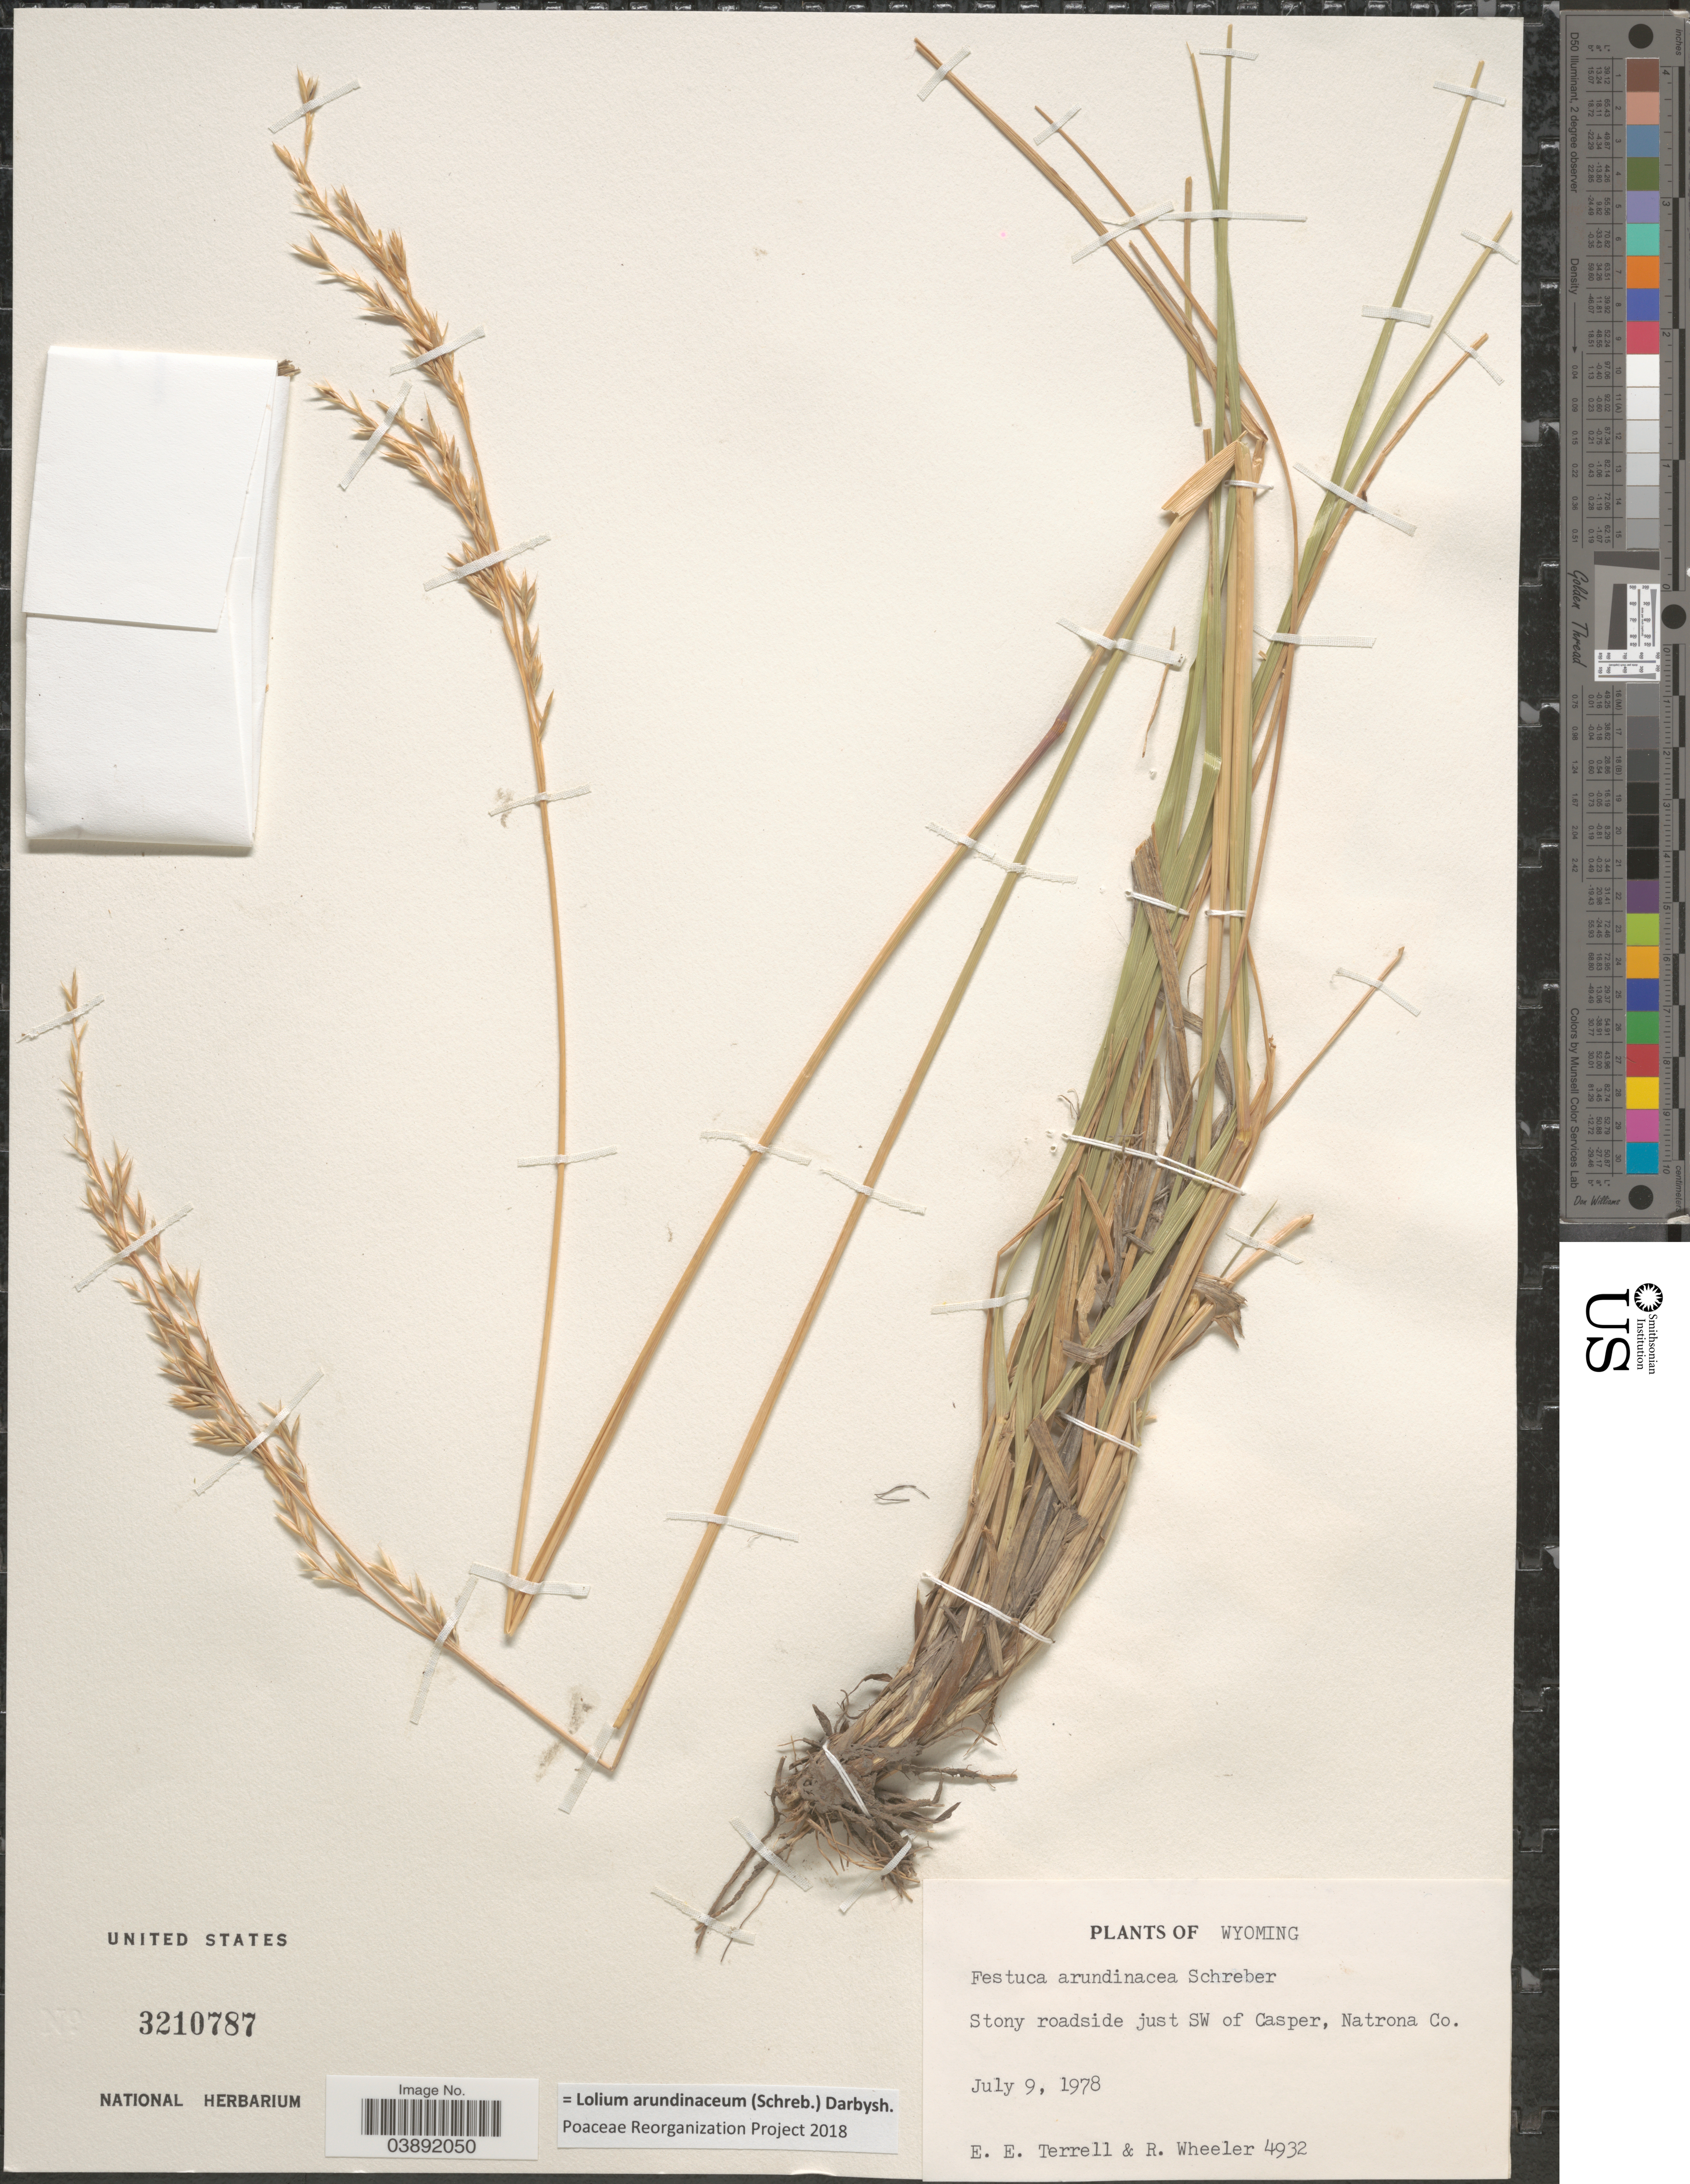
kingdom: Plantae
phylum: Tracheophyta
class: Liliopsida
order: Poales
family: Poaceae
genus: Lolium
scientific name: Lolium arundinaceum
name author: (Schreb.) Darbysh.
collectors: E. E. Terrell & R. Wheeler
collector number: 4932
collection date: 1978-07-09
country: United States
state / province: Wyoming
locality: Stony roadside just SW of Casper, Natrona Co.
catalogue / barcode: US 3210787